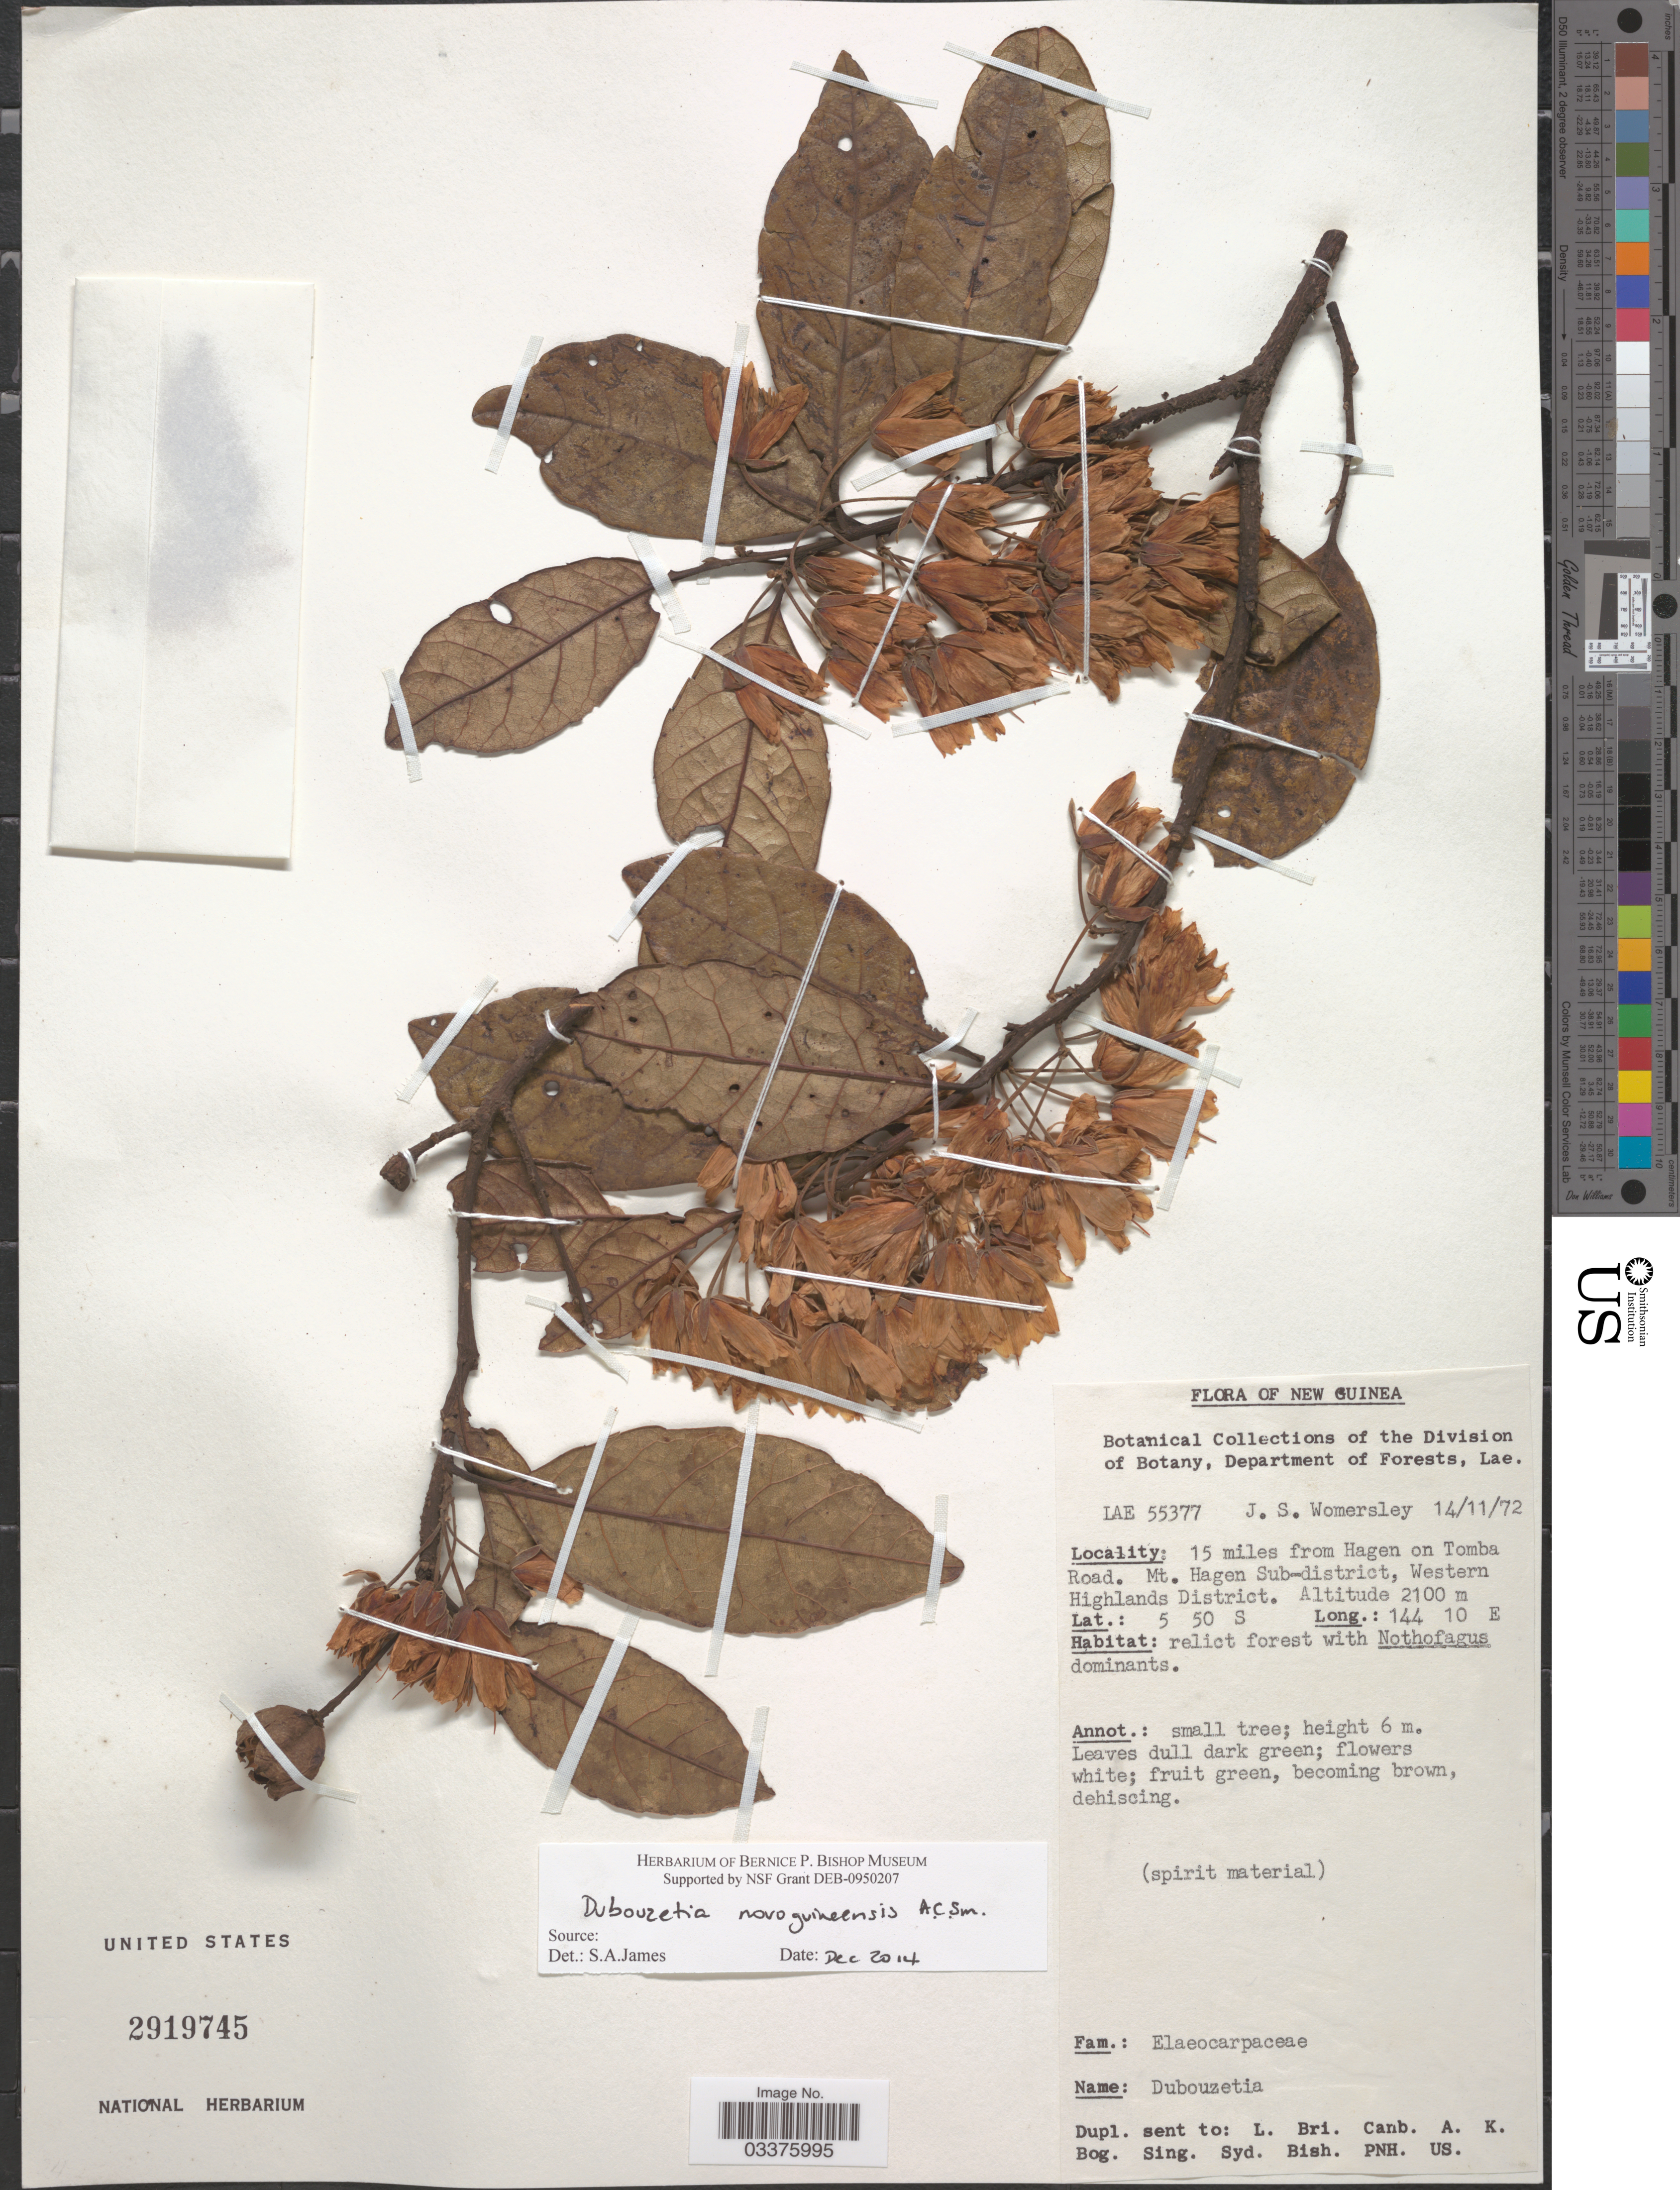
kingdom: Plantae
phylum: Tracheophyta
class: Magnoliopsida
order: Oxalidales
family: Elaeocarpaceae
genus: Dubouzetia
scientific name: Dubouzetia novoguineensis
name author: A.C. Sm.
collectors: J. S. Womersley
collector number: LAE 55377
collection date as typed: Transcribed d/m/y: 14/11/72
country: Papua New Guinea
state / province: Western Highlands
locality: New Guinea. 15 miles from Hagen on Tomba Road. Mt. Hagen Sub-district, Western Highlands District.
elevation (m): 2100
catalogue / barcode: US 2919745